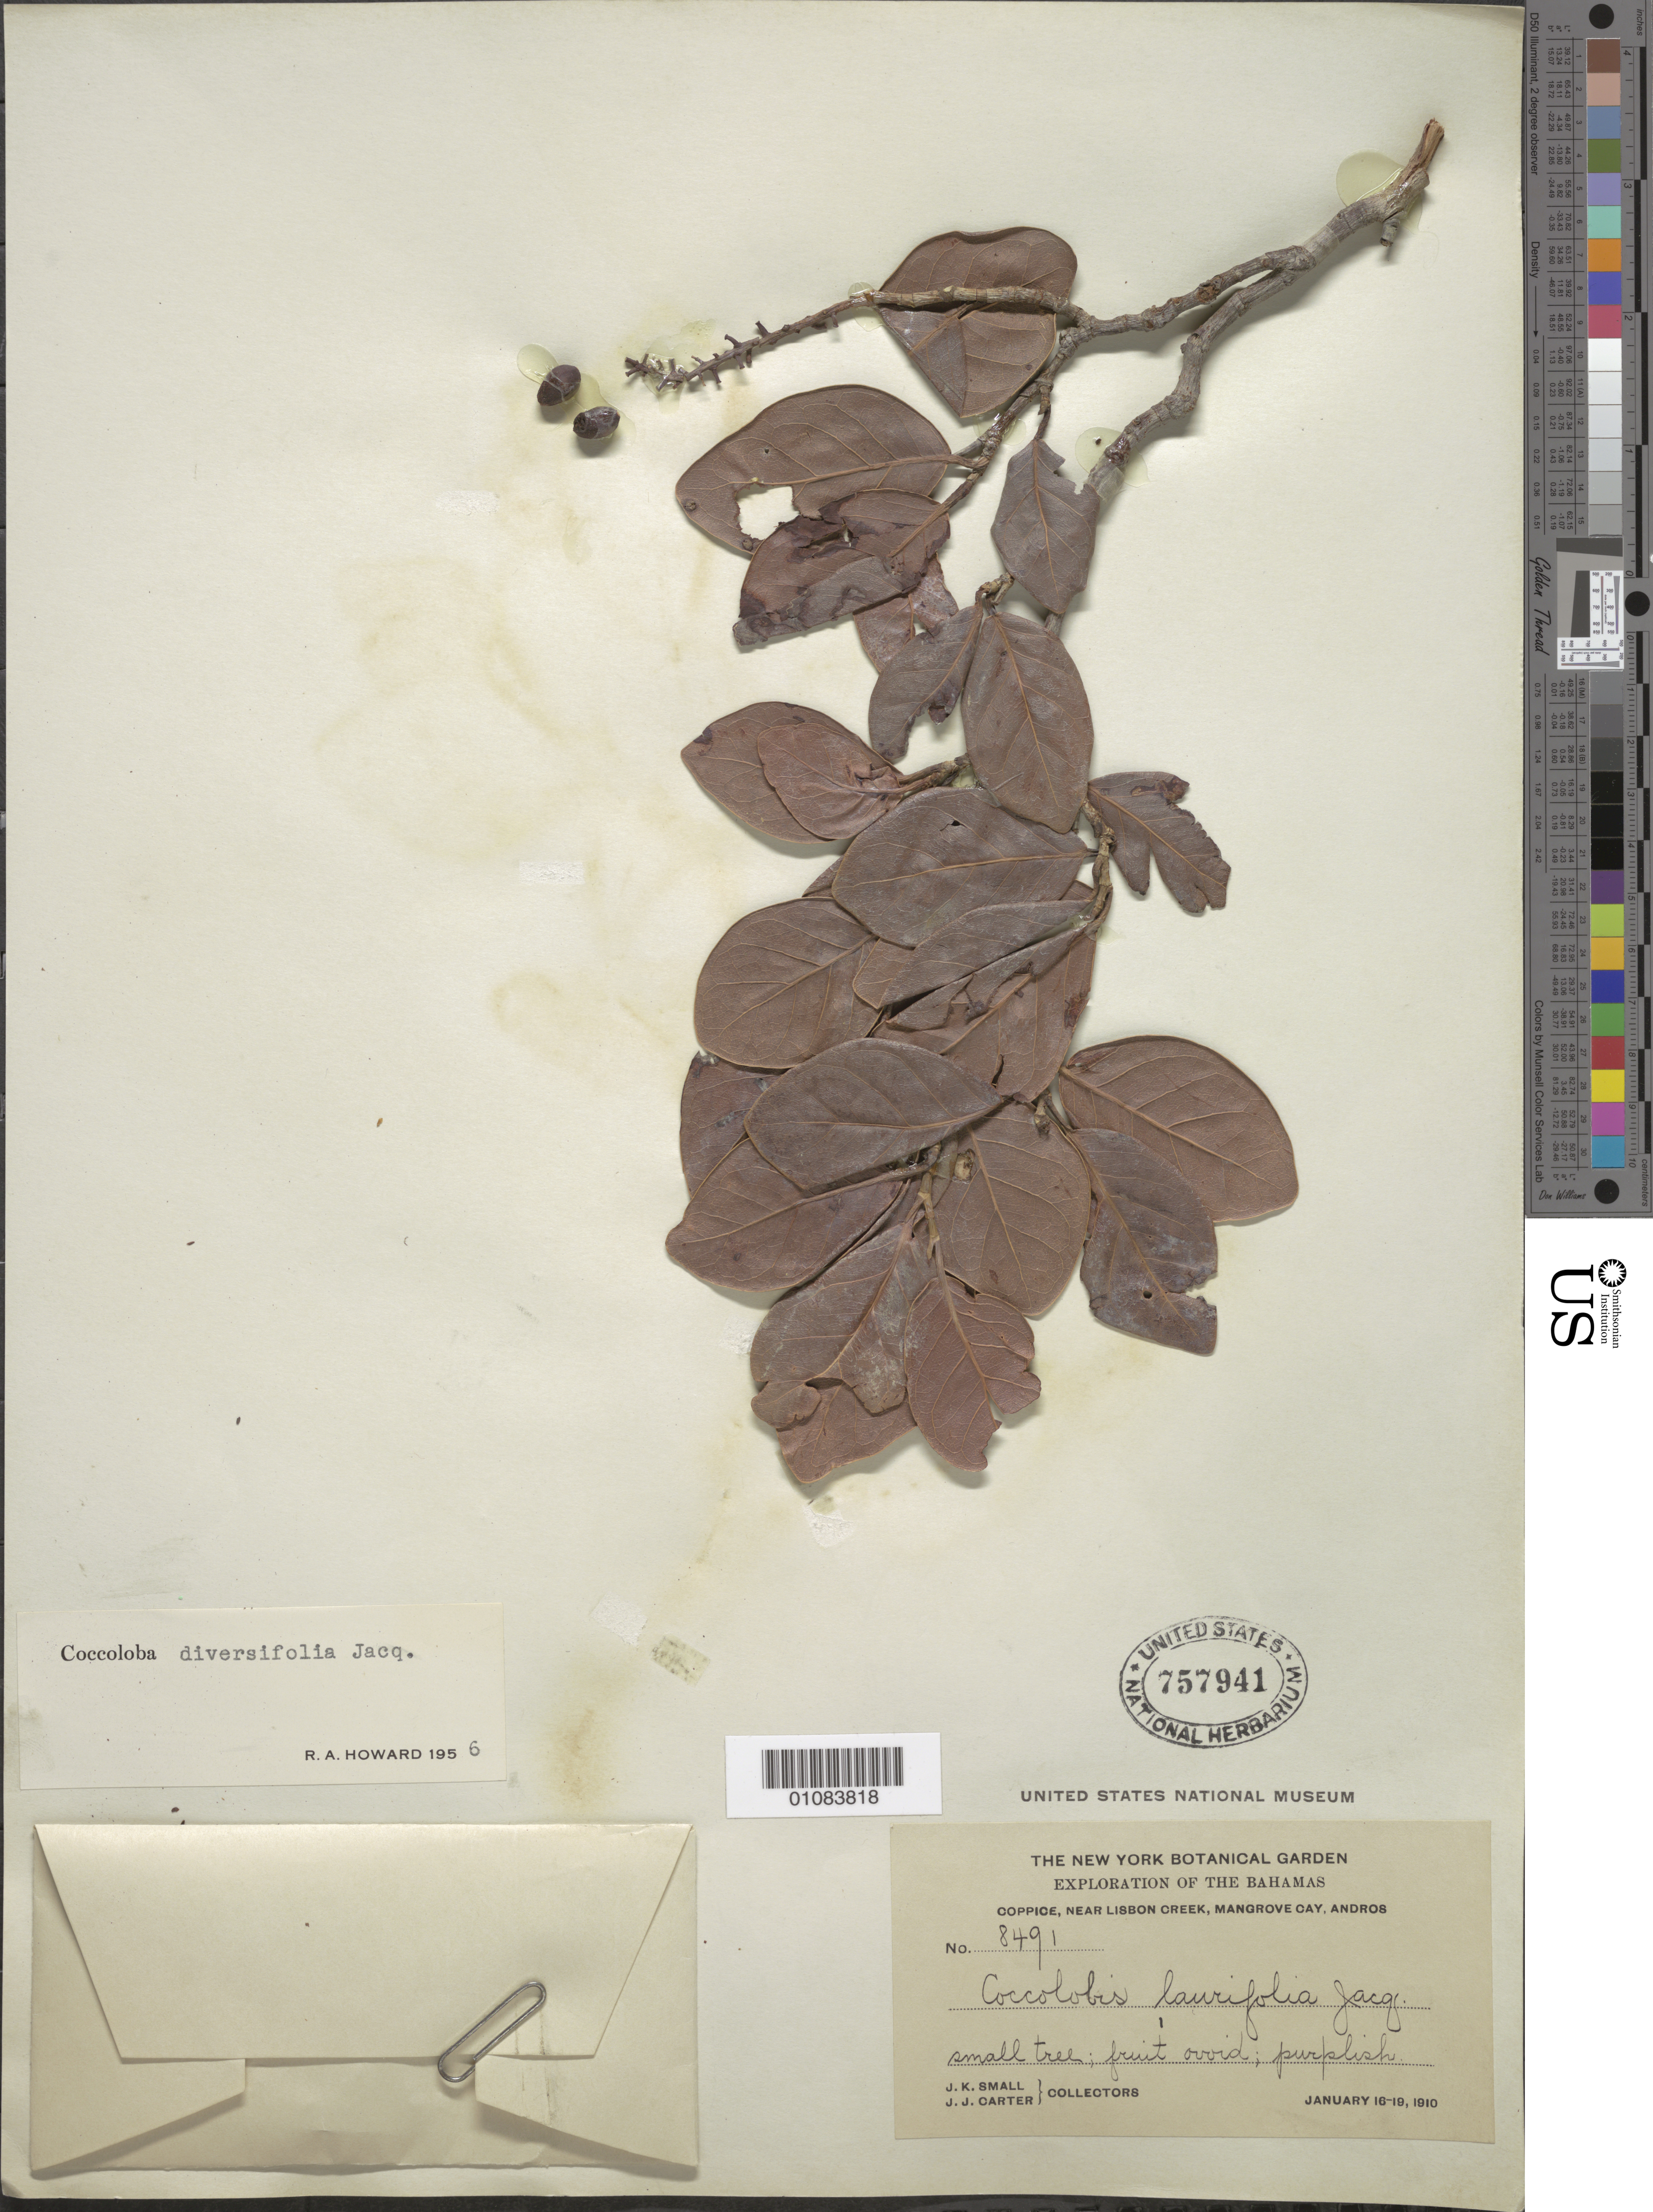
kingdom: Plantae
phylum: Tracheophyta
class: Magnoliopsida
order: Caryophyllales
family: Polygonaceae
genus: Coccoloba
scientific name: Coccoloba diversifolia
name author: Jacq.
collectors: J. K. Small & J. J. Carter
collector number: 8491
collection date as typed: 16 Jan 1910 to 19 Jan 1910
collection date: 1910-01-16/1910-01-19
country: Bahamas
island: Andros I.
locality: Andros, Mangrove Cay, near Lisbon Creek, Coppice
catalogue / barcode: US 757941